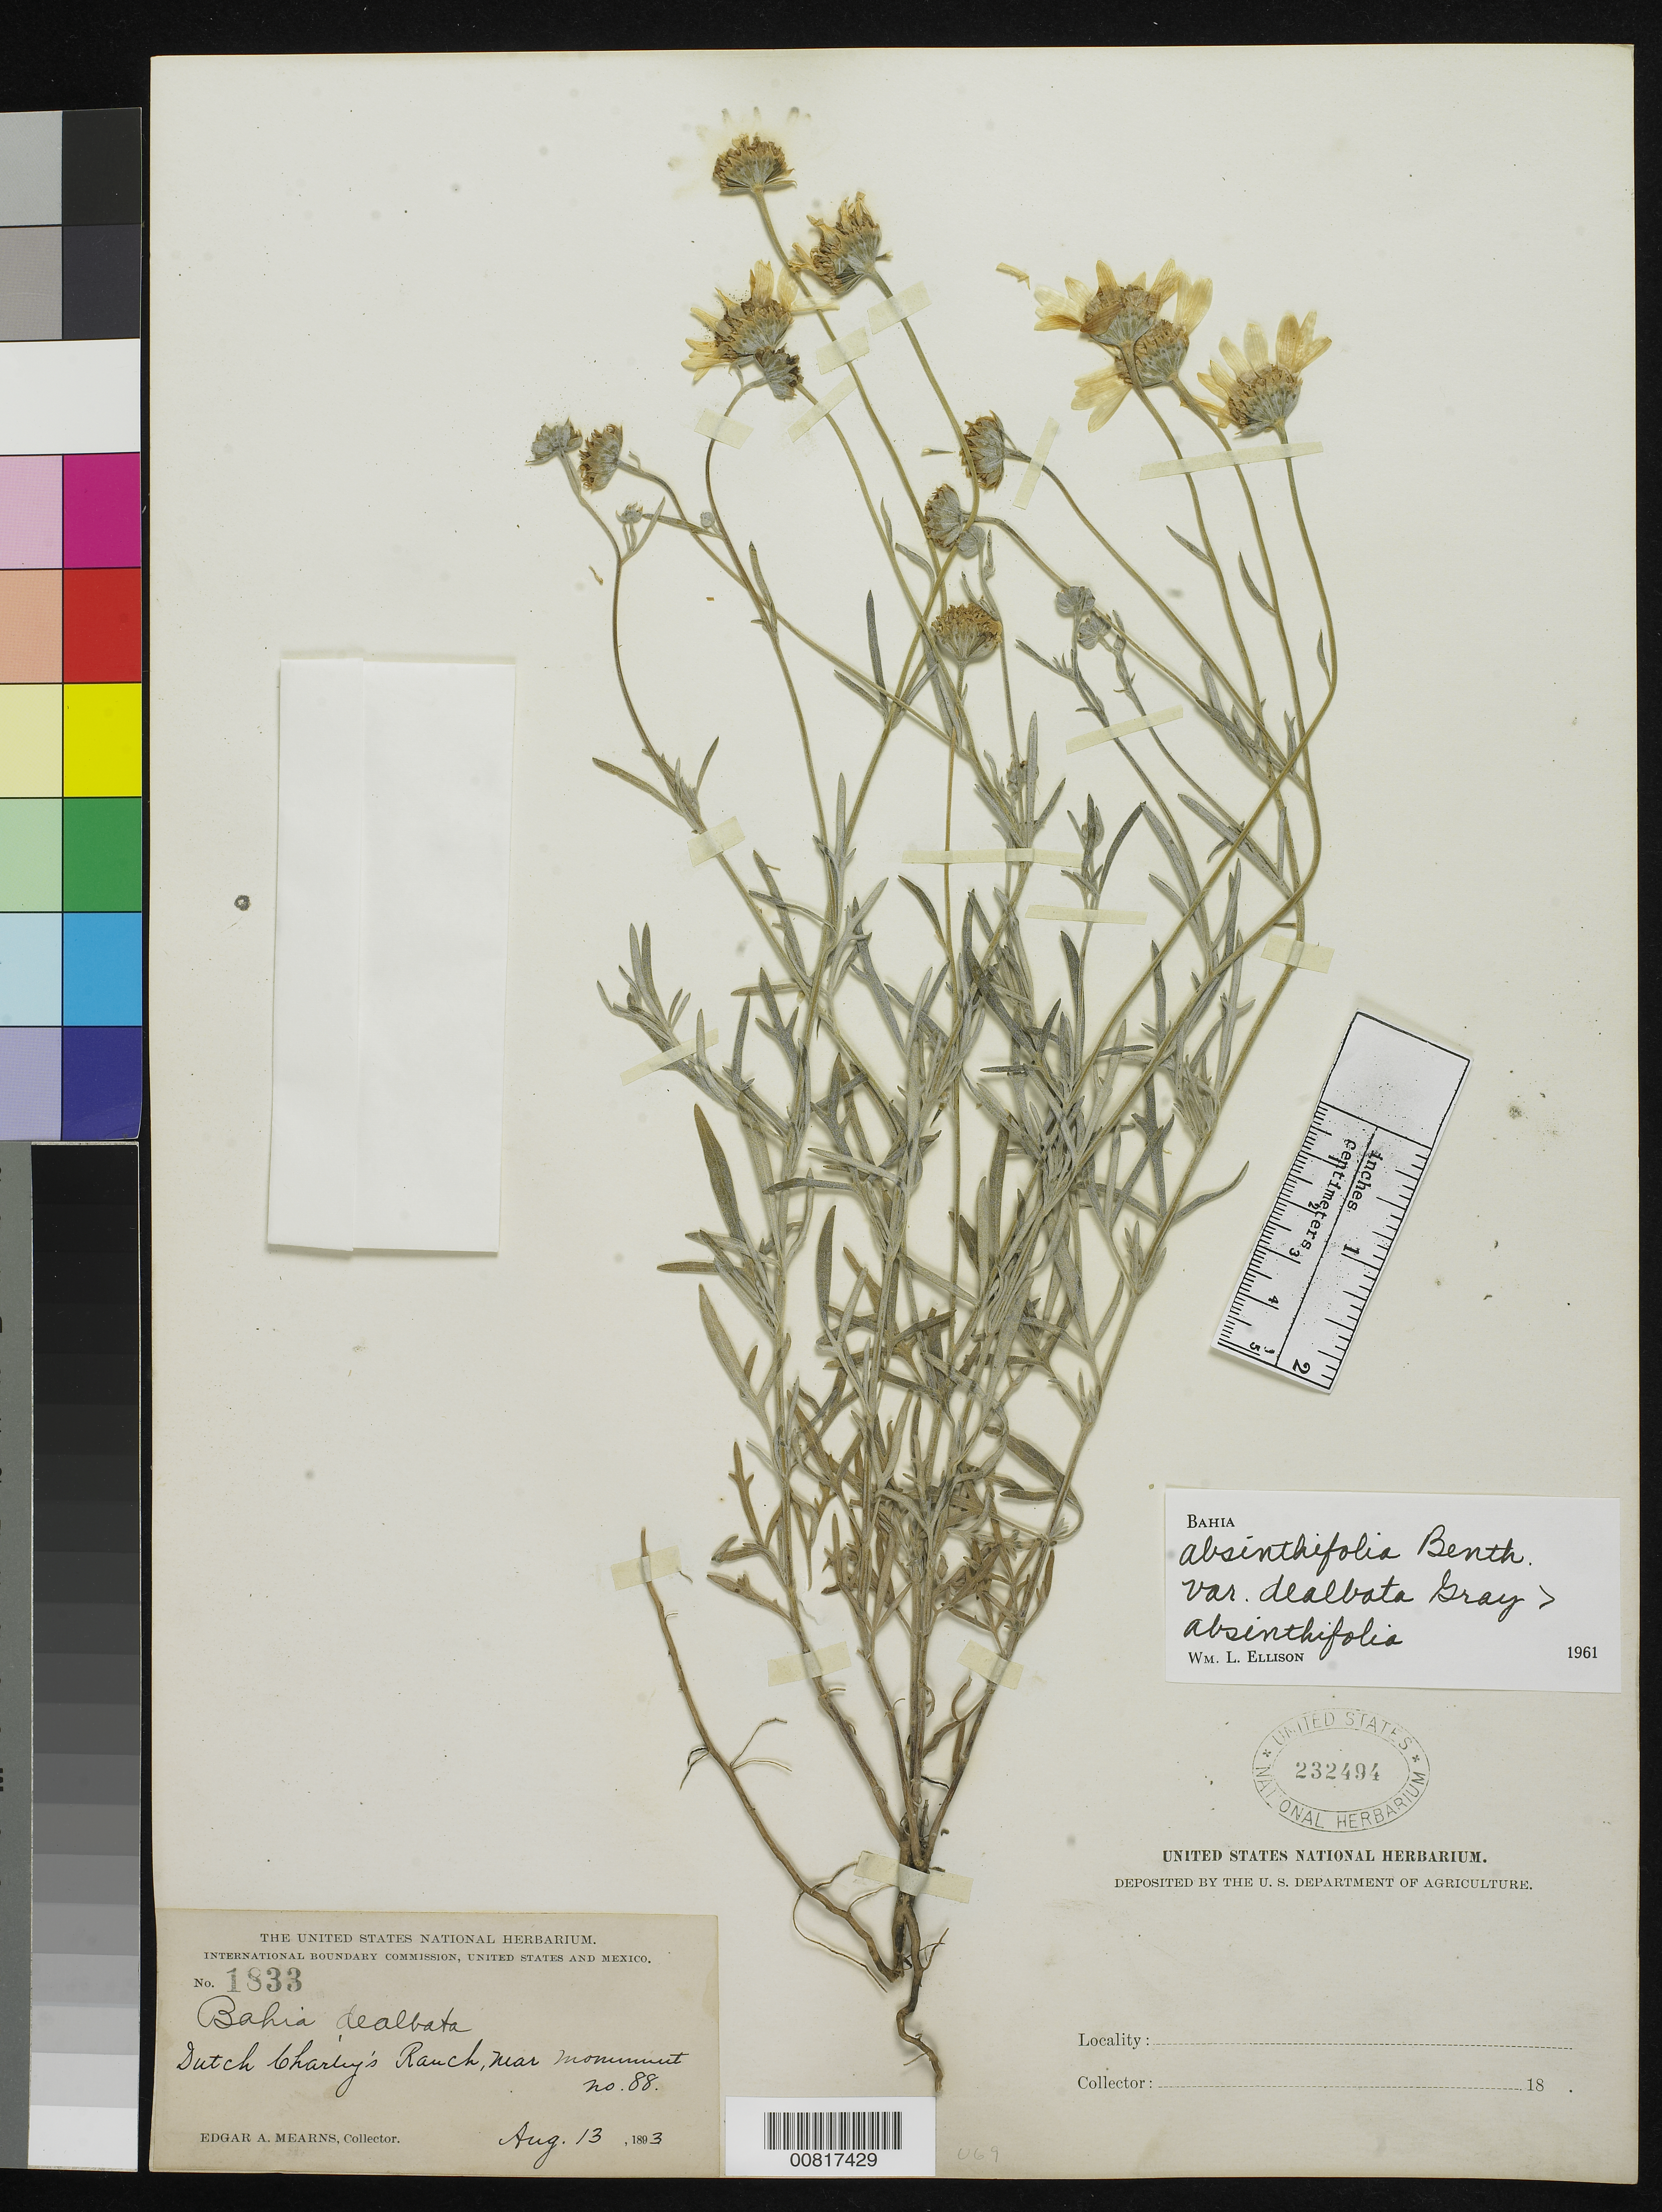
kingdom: Plantae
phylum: Tracheophyta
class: Magnoliopsida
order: Asterales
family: Asteraceae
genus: Bahia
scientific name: Bahia absinthifolia var. dealbata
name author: A. Gray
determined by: Ellison, W. L.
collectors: E. A. Mearns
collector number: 1833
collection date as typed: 13 Aug 1893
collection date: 1893-08-13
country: United States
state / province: Arizona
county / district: Cochise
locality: Dutch Charley's Ranch, near monument no. 88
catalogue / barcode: US 232494